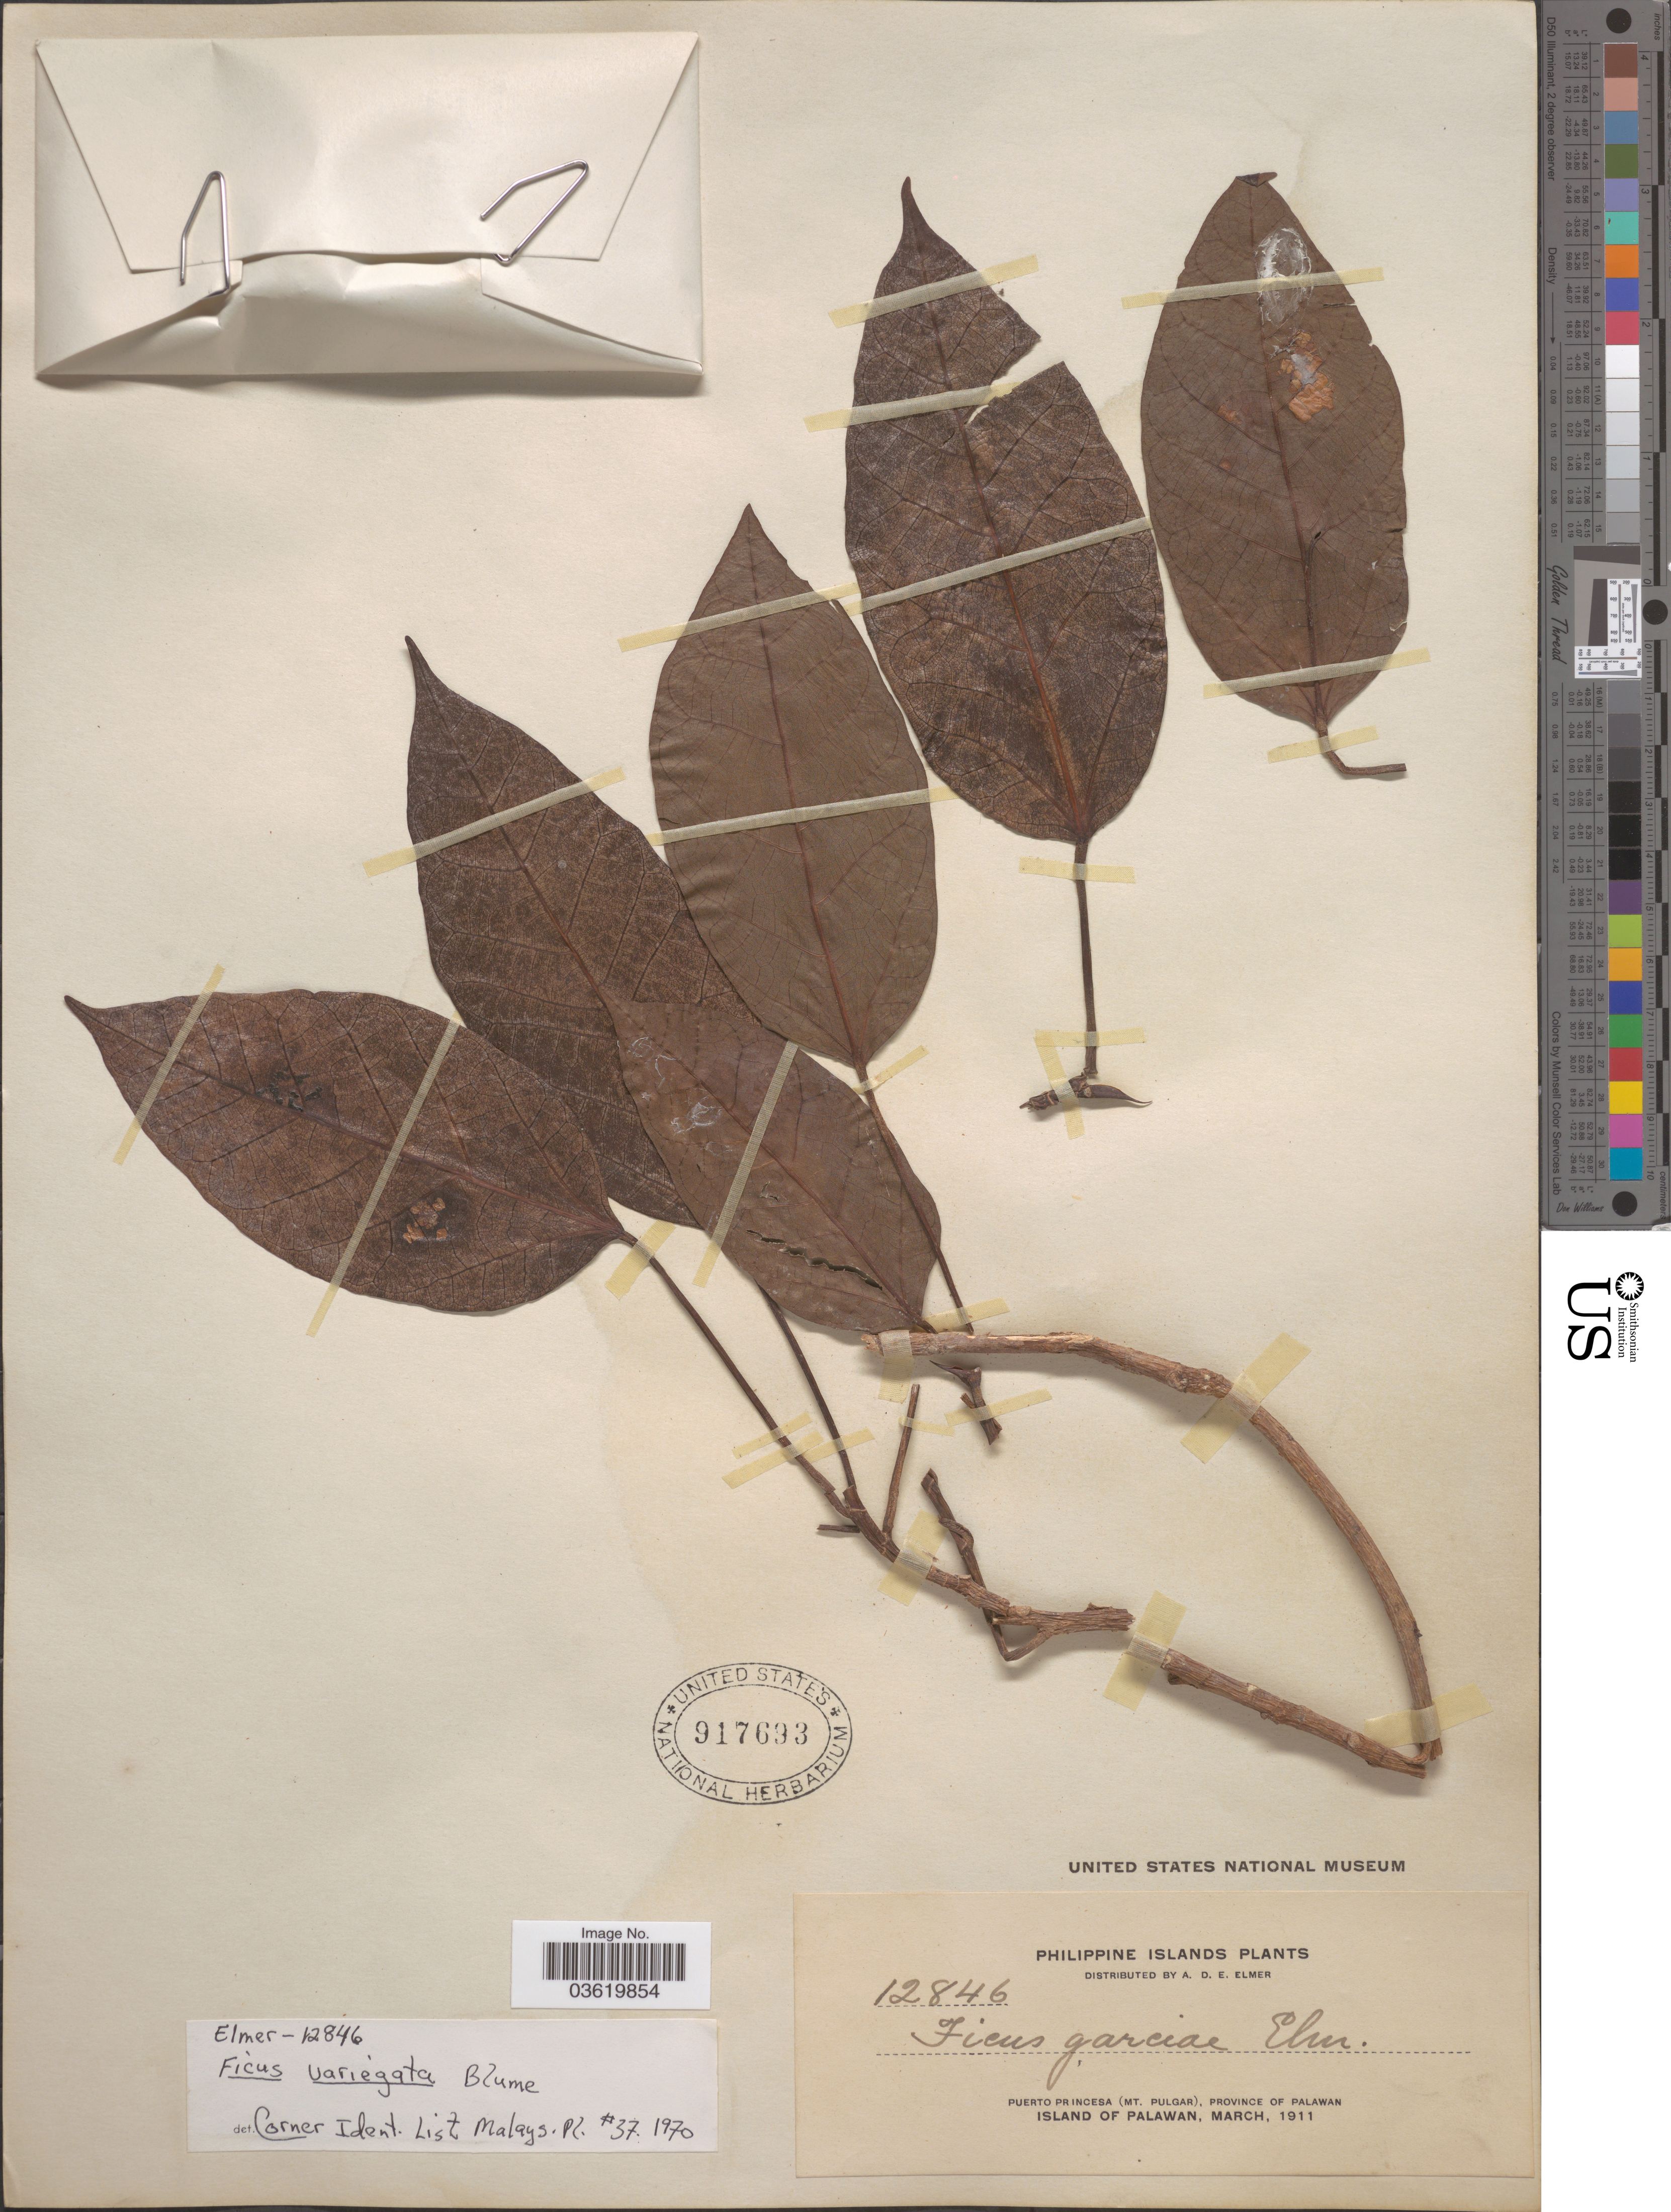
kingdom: Plantae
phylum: Tracheophyta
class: Magnoliopsida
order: Rosales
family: Moraceae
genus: Ficus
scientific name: Ficus variegata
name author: Blume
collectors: A. D. E. Elmer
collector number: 12846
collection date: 1911-03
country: Philippines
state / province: Mimaropa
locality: Philippine Islands. Puerto Princesa (Mt. Pulgar), Province of Palawan. Island of Palawan.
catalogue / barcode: US 917693